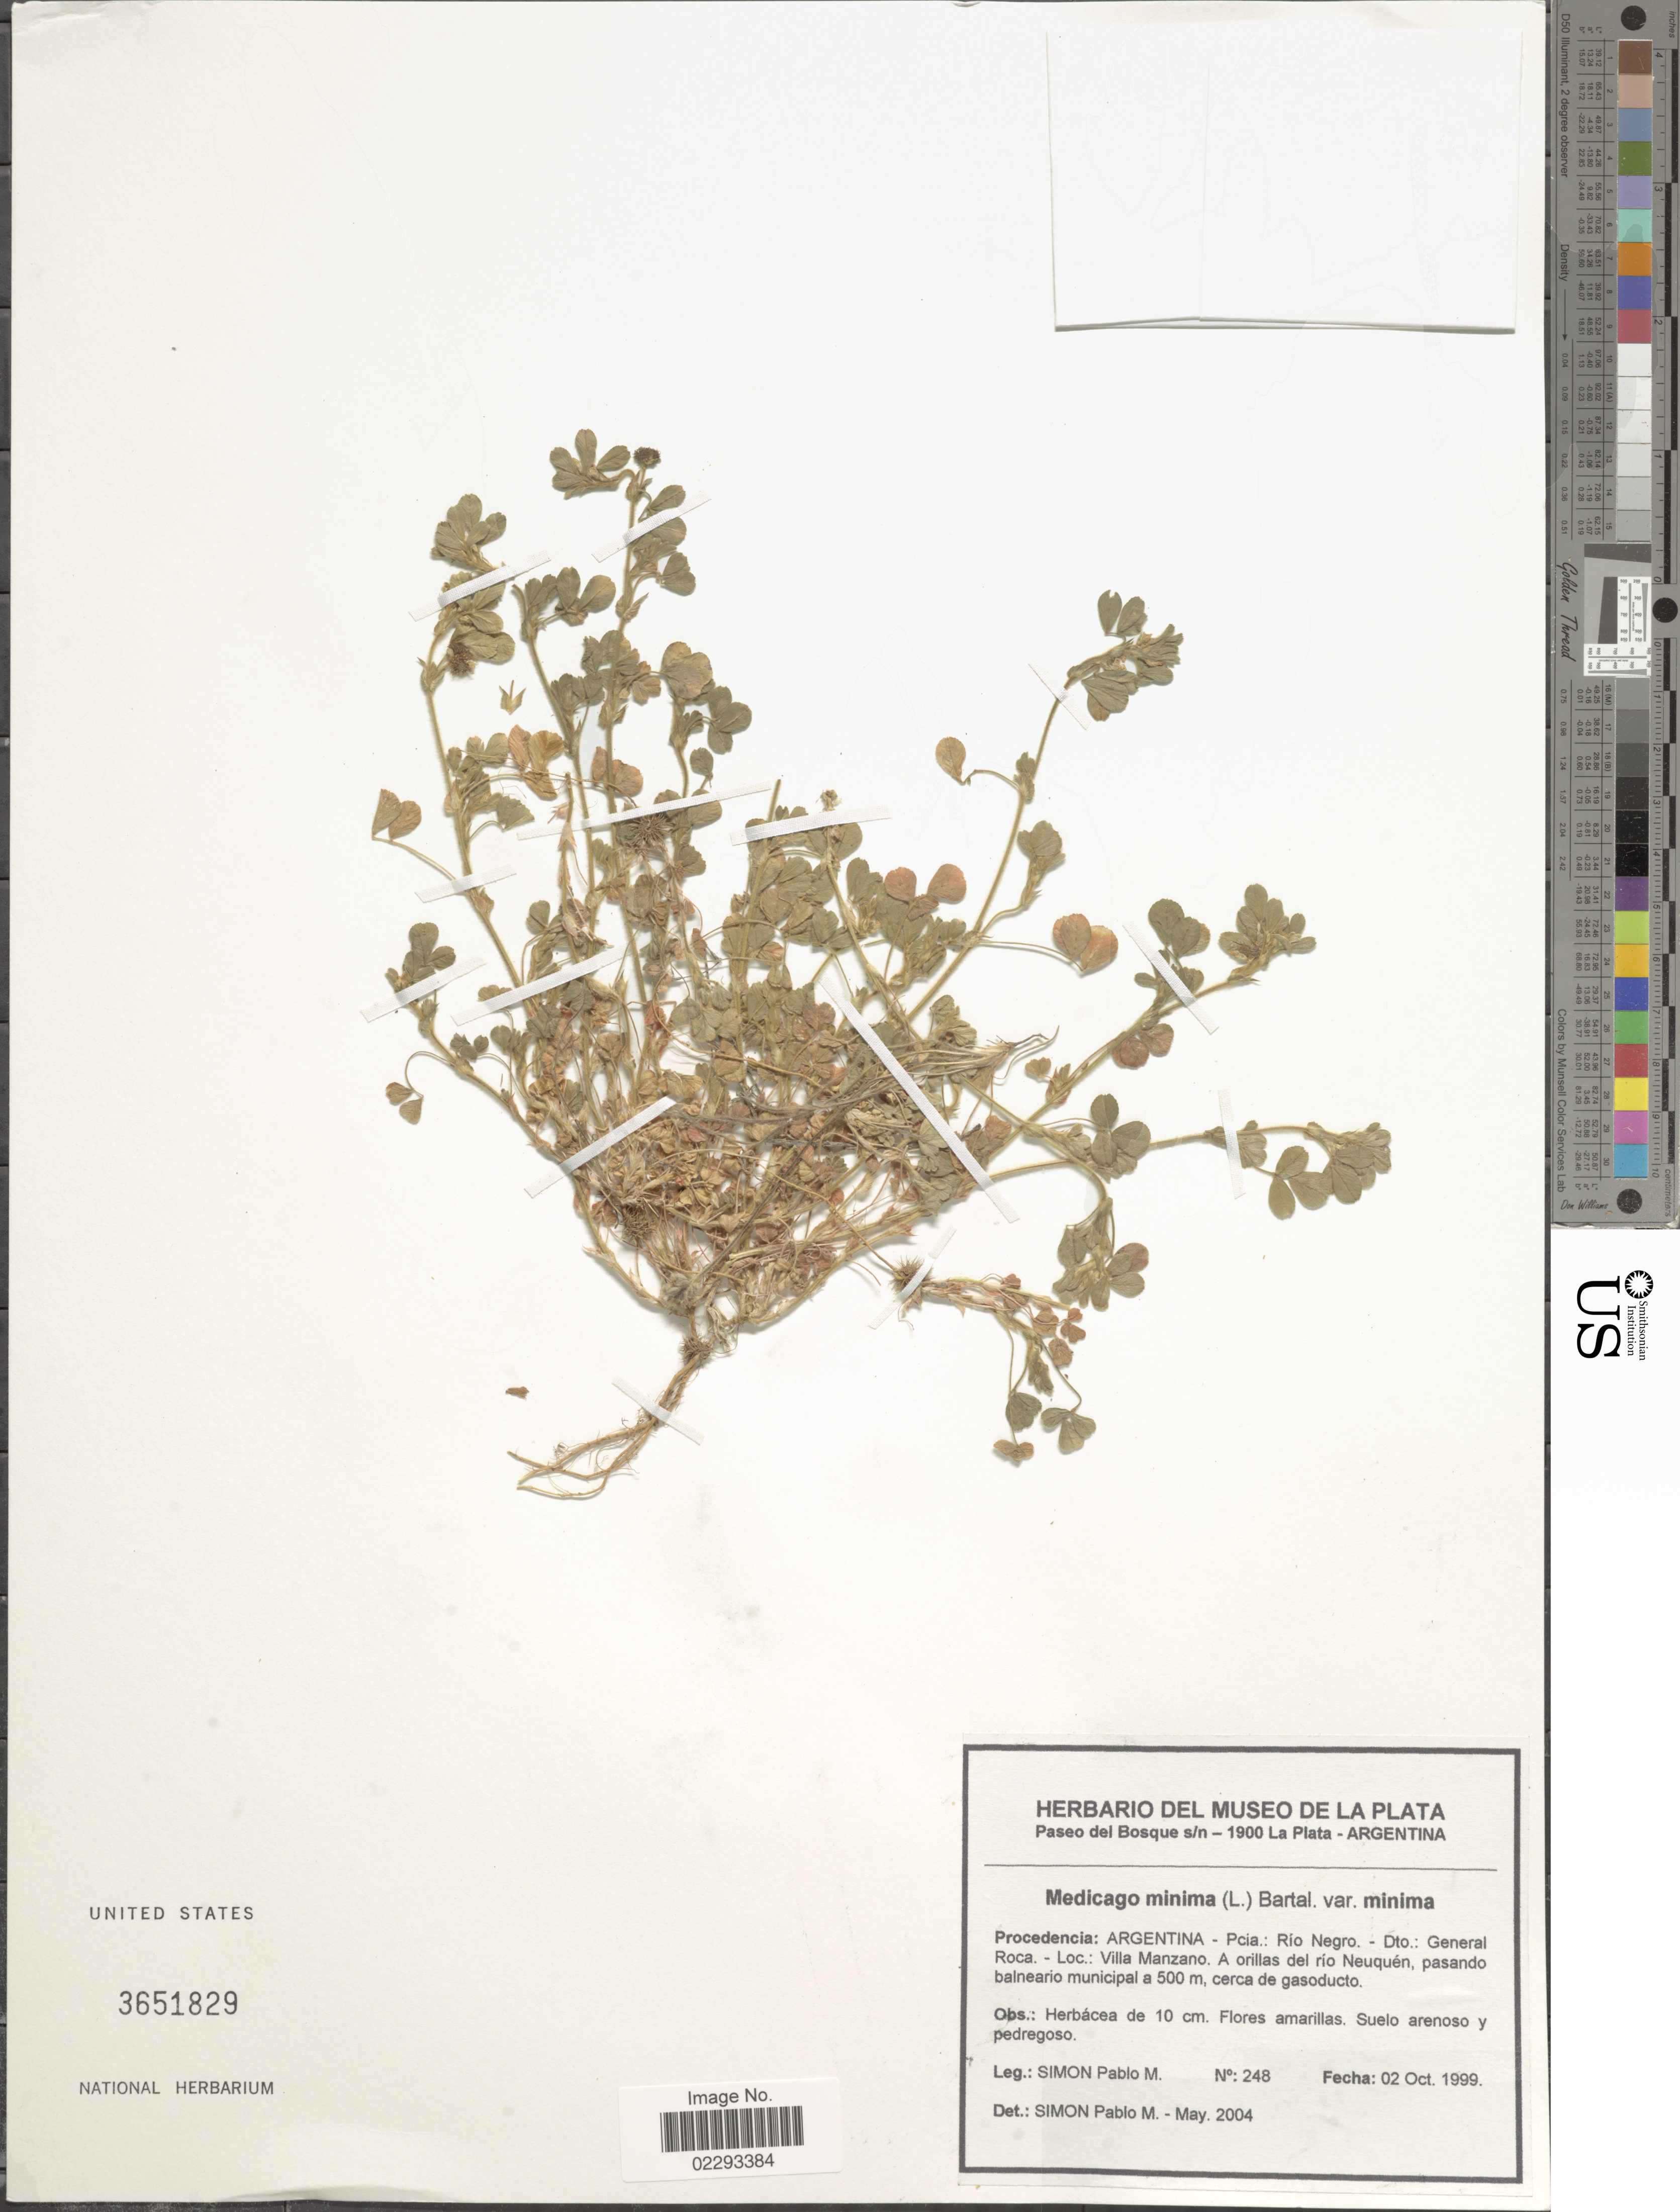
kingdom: Plantae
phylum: Tracheophyta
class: Magnoliopsida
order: Fabales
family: Fabaceae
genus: Medicago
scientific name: Medicago minima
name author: Lam.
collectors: S. Pablo M.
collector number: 248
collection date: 1999-10-02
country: Argentina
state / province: Rio Negro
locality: Dto.: general Roca, Loc. Villa Manzano, a orillas del río Neuquén, pasando municipal a 500 m, cerca de gasoducto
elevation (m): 500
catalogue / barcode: US 3651829